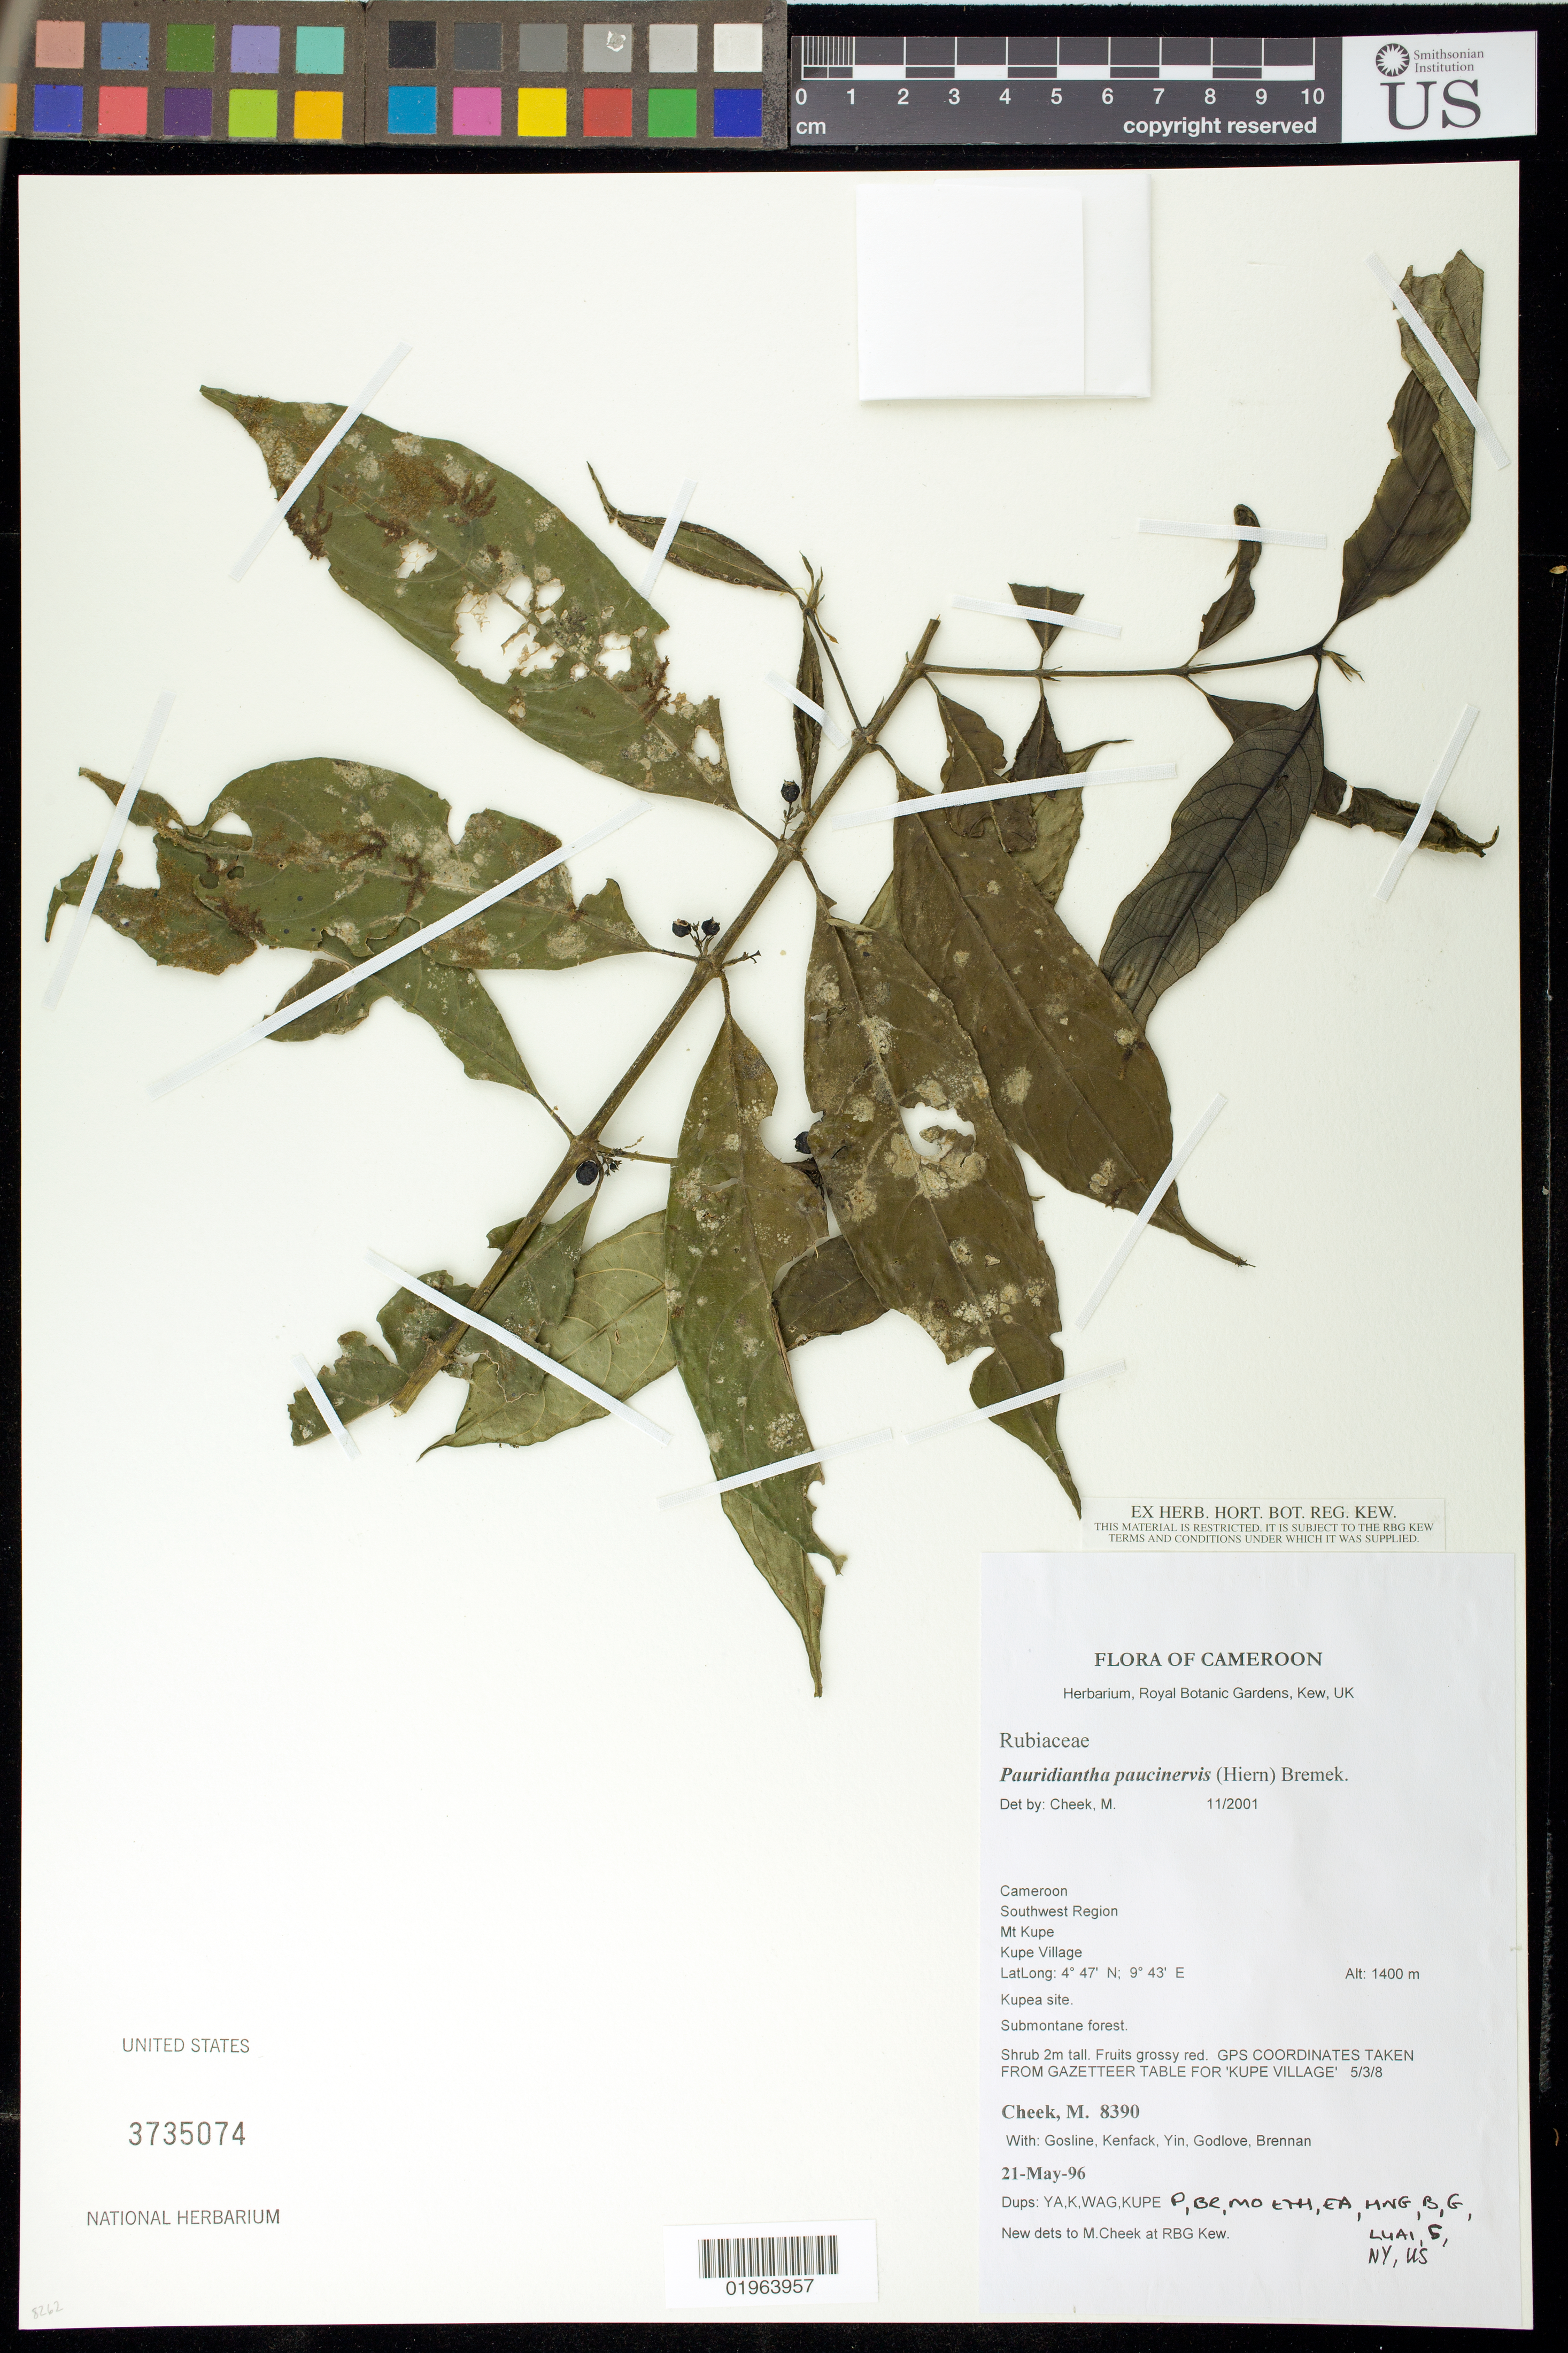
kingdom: Plantae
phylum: Tracheophyta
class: Magnoliopsida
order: Gentianales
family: Rubiaceae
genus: Pauridiantha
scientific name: Pauridiantha paucinervis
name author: (Hiern) Bremek.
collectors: M. Cheek, -. Gosline, D. Kenfack, Yin, -. Godlove & -. Brennan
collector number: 8390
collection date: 1996-05-21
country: Cameroon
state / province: Sud-Ouest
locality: Mt. Kupe, Kupe Village, Kupea site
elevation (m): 1400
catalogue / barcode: US 3735074